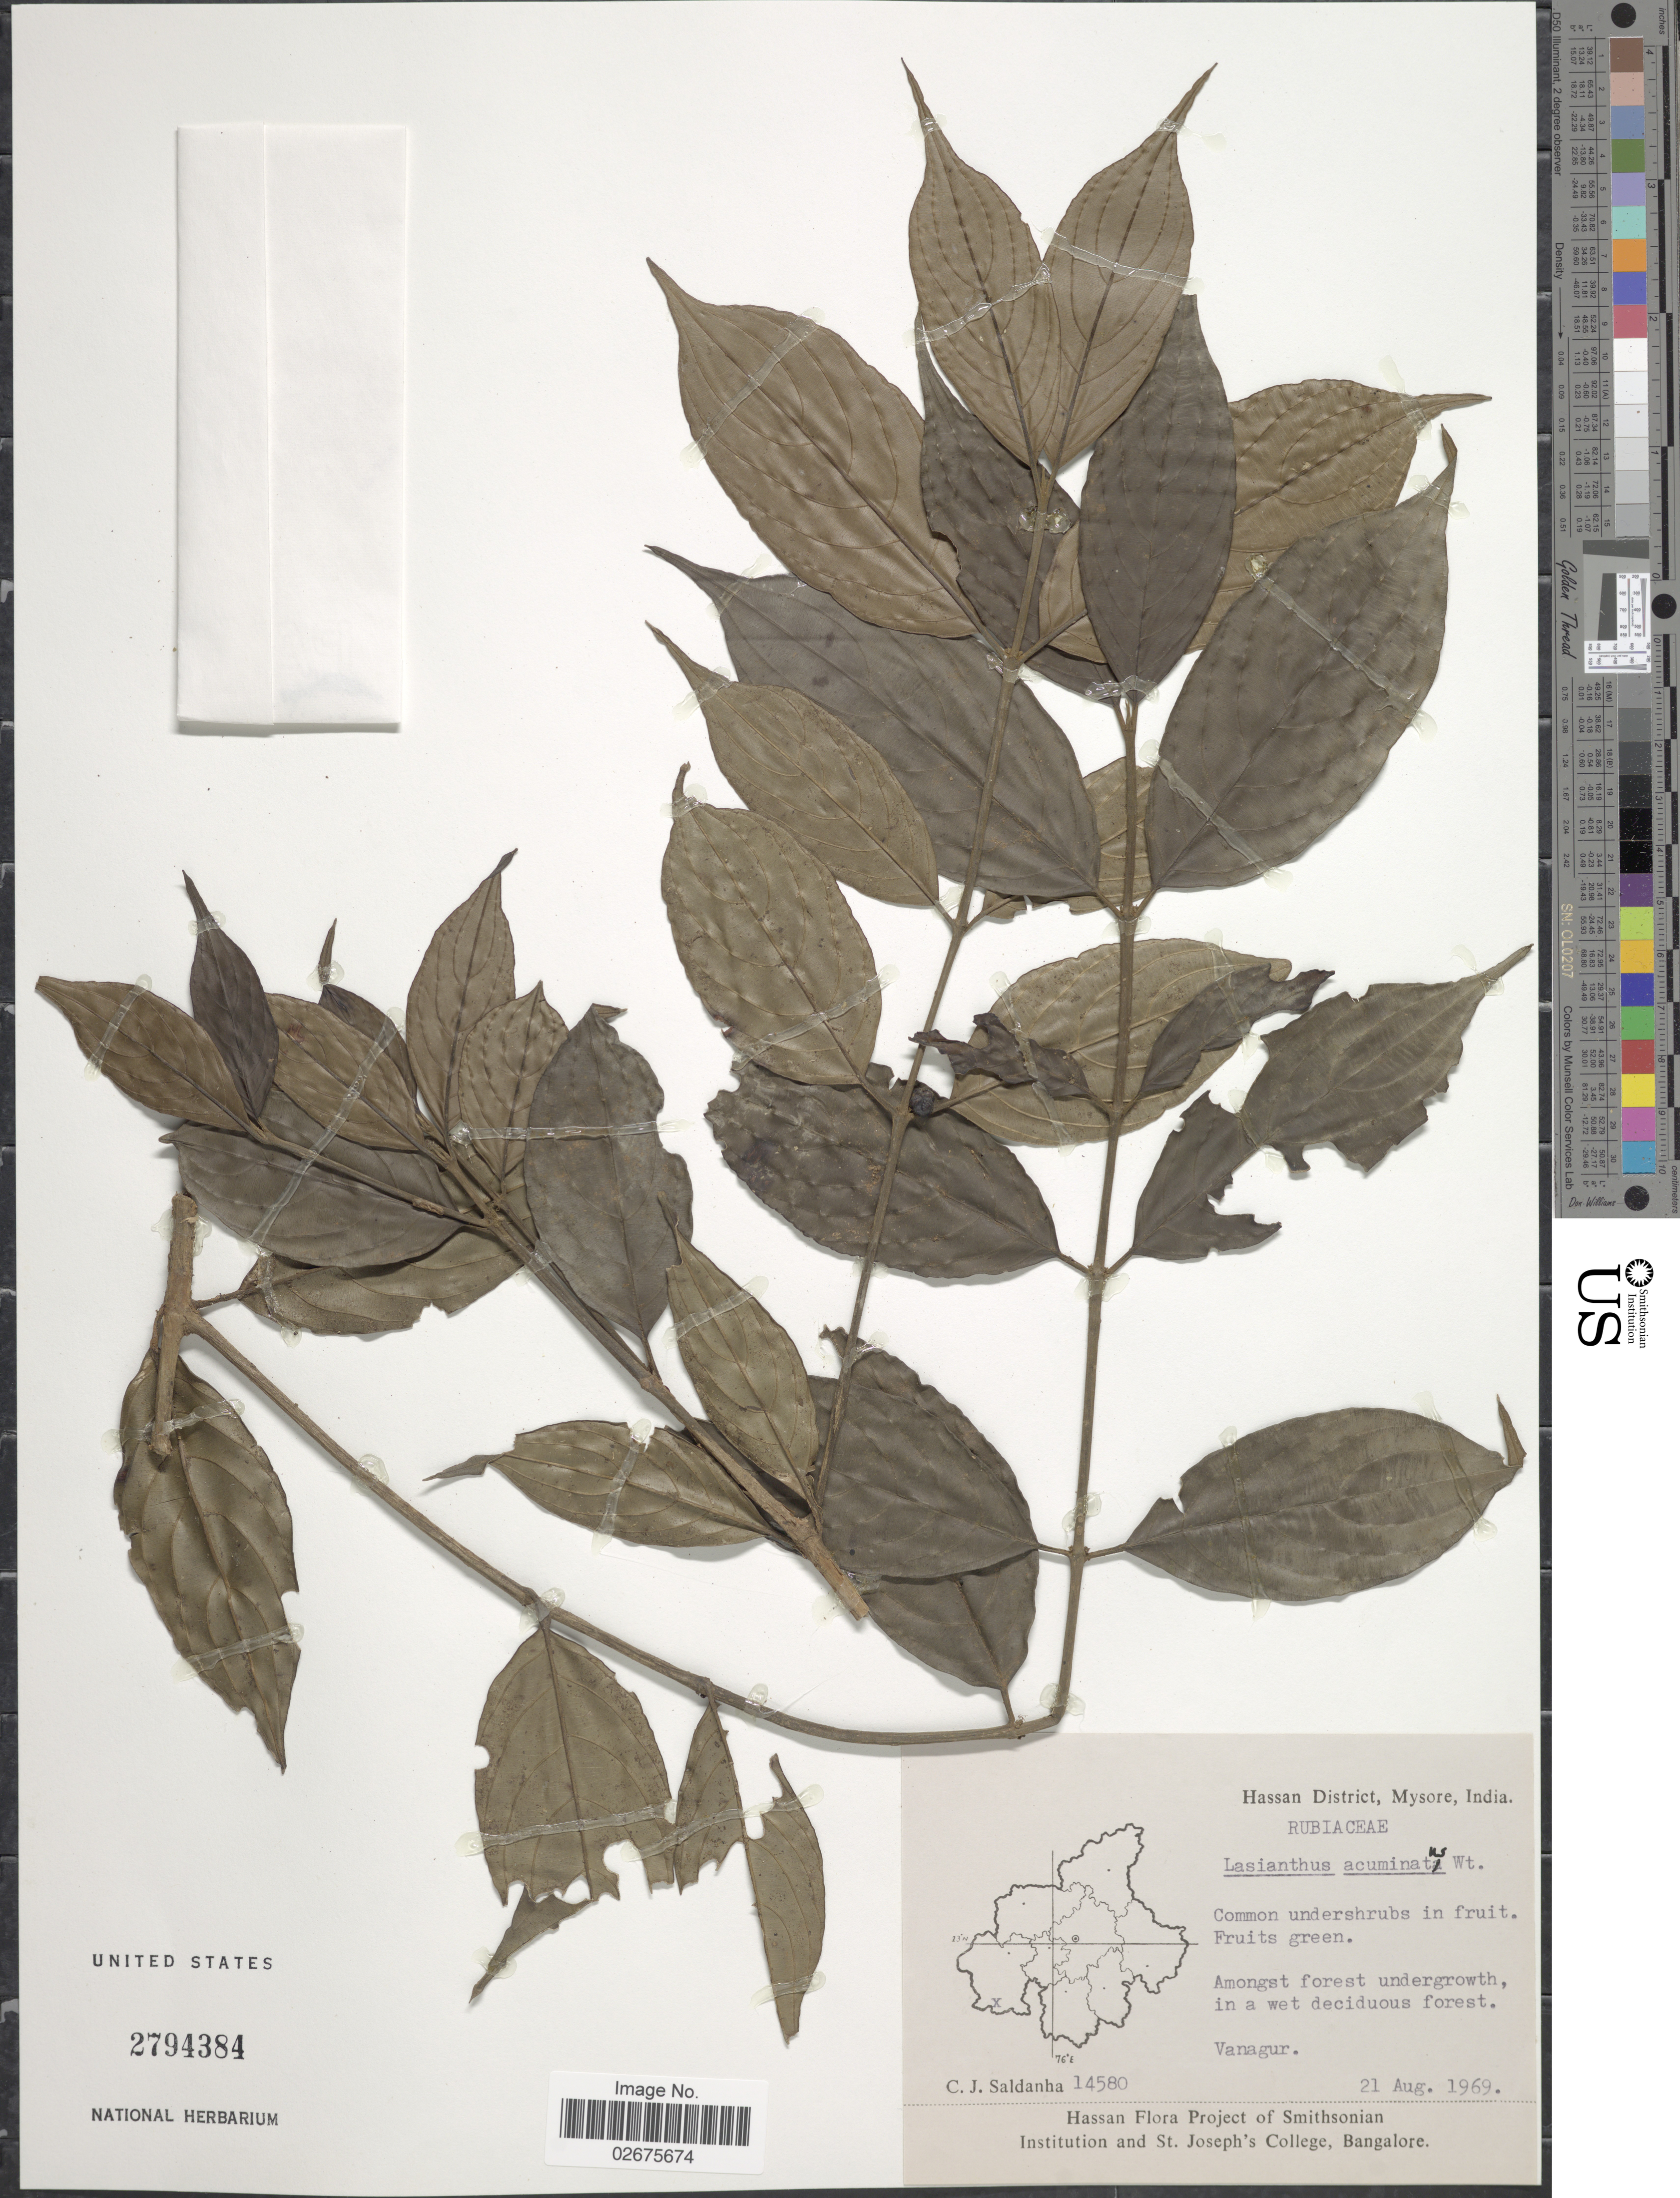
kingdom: Plantae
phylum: Tracheophyta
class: Magnoliopsida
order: Gentianales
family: Rubiaceae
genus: Lasianthus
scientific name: Lasianthus acuminatus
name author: Wight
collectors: C. J. Saldanha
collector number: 14580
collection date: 1969-08-21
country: India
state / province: Karnataka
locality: Hassan District, Mysore, India, Vanagur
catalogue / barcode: US 2794384